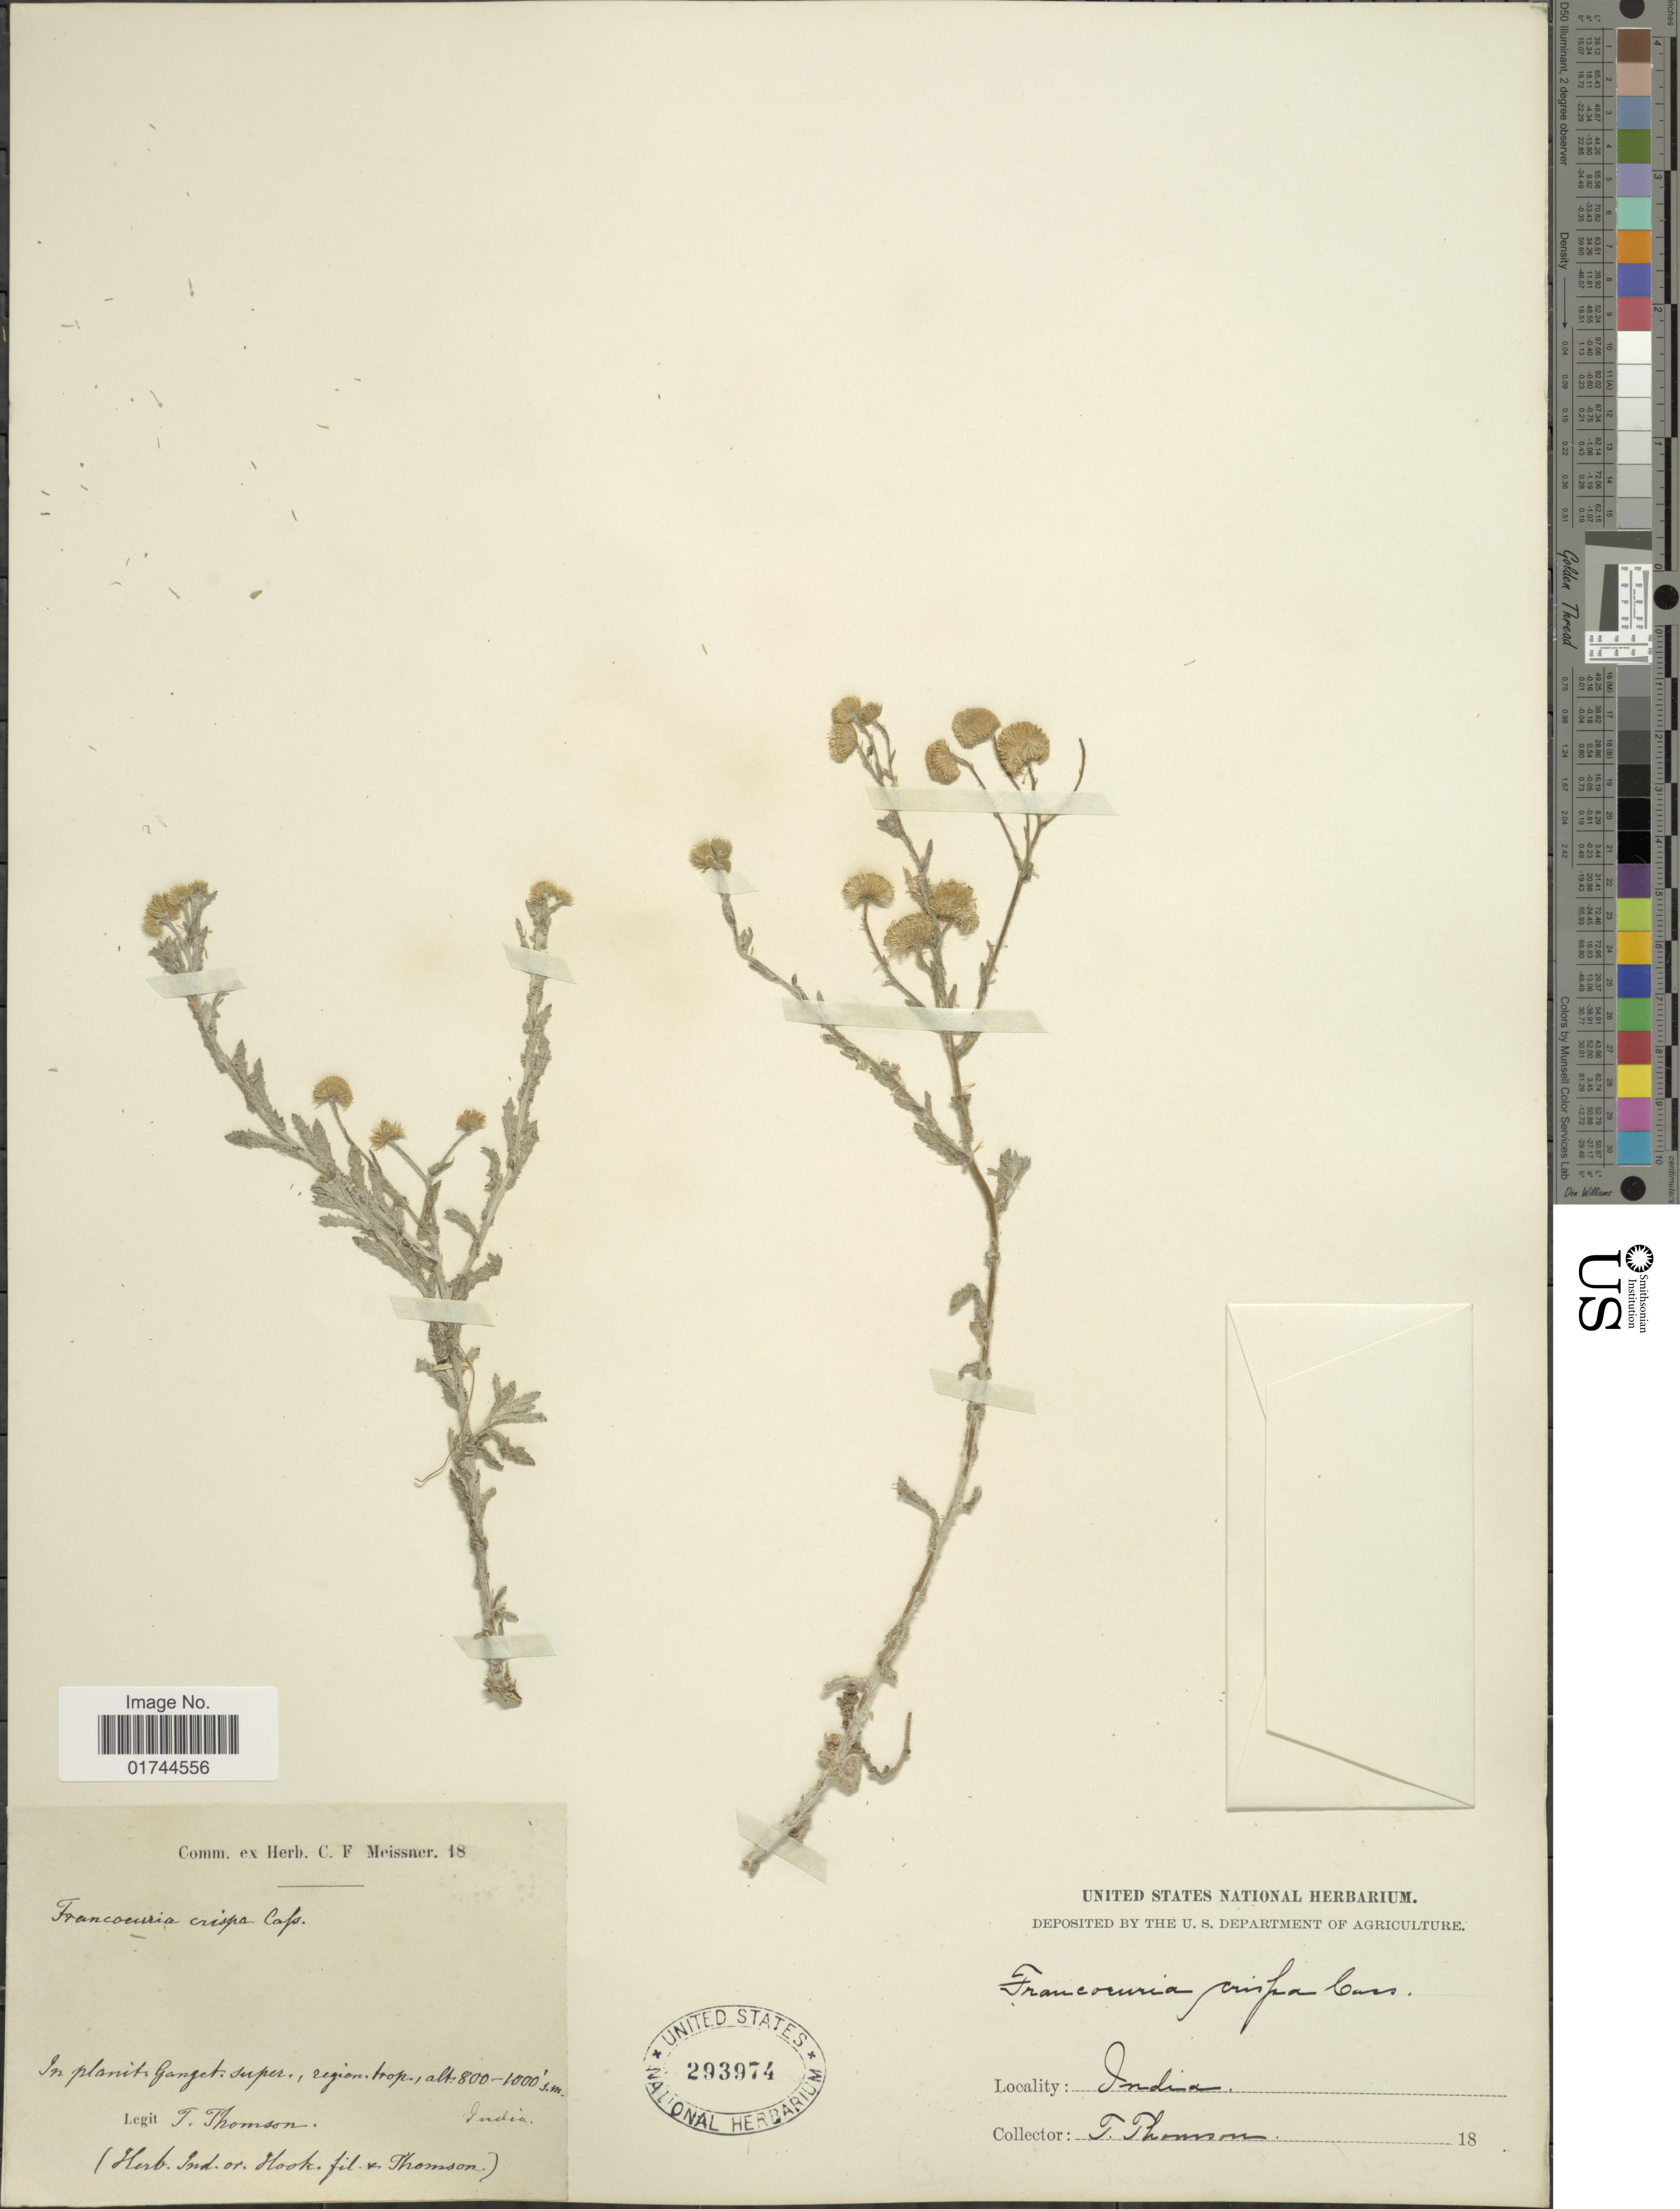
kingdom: Plantae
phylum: Tracheophyta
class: Magnoliopsida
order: Asterales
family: Asteraceae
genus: Pulicaria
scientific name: Pulicaria crispa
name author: Sch. Bip.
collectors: T. Thomson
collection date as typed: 18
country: India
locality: In planit ganget, super, region, trop.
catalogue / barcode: US 293974